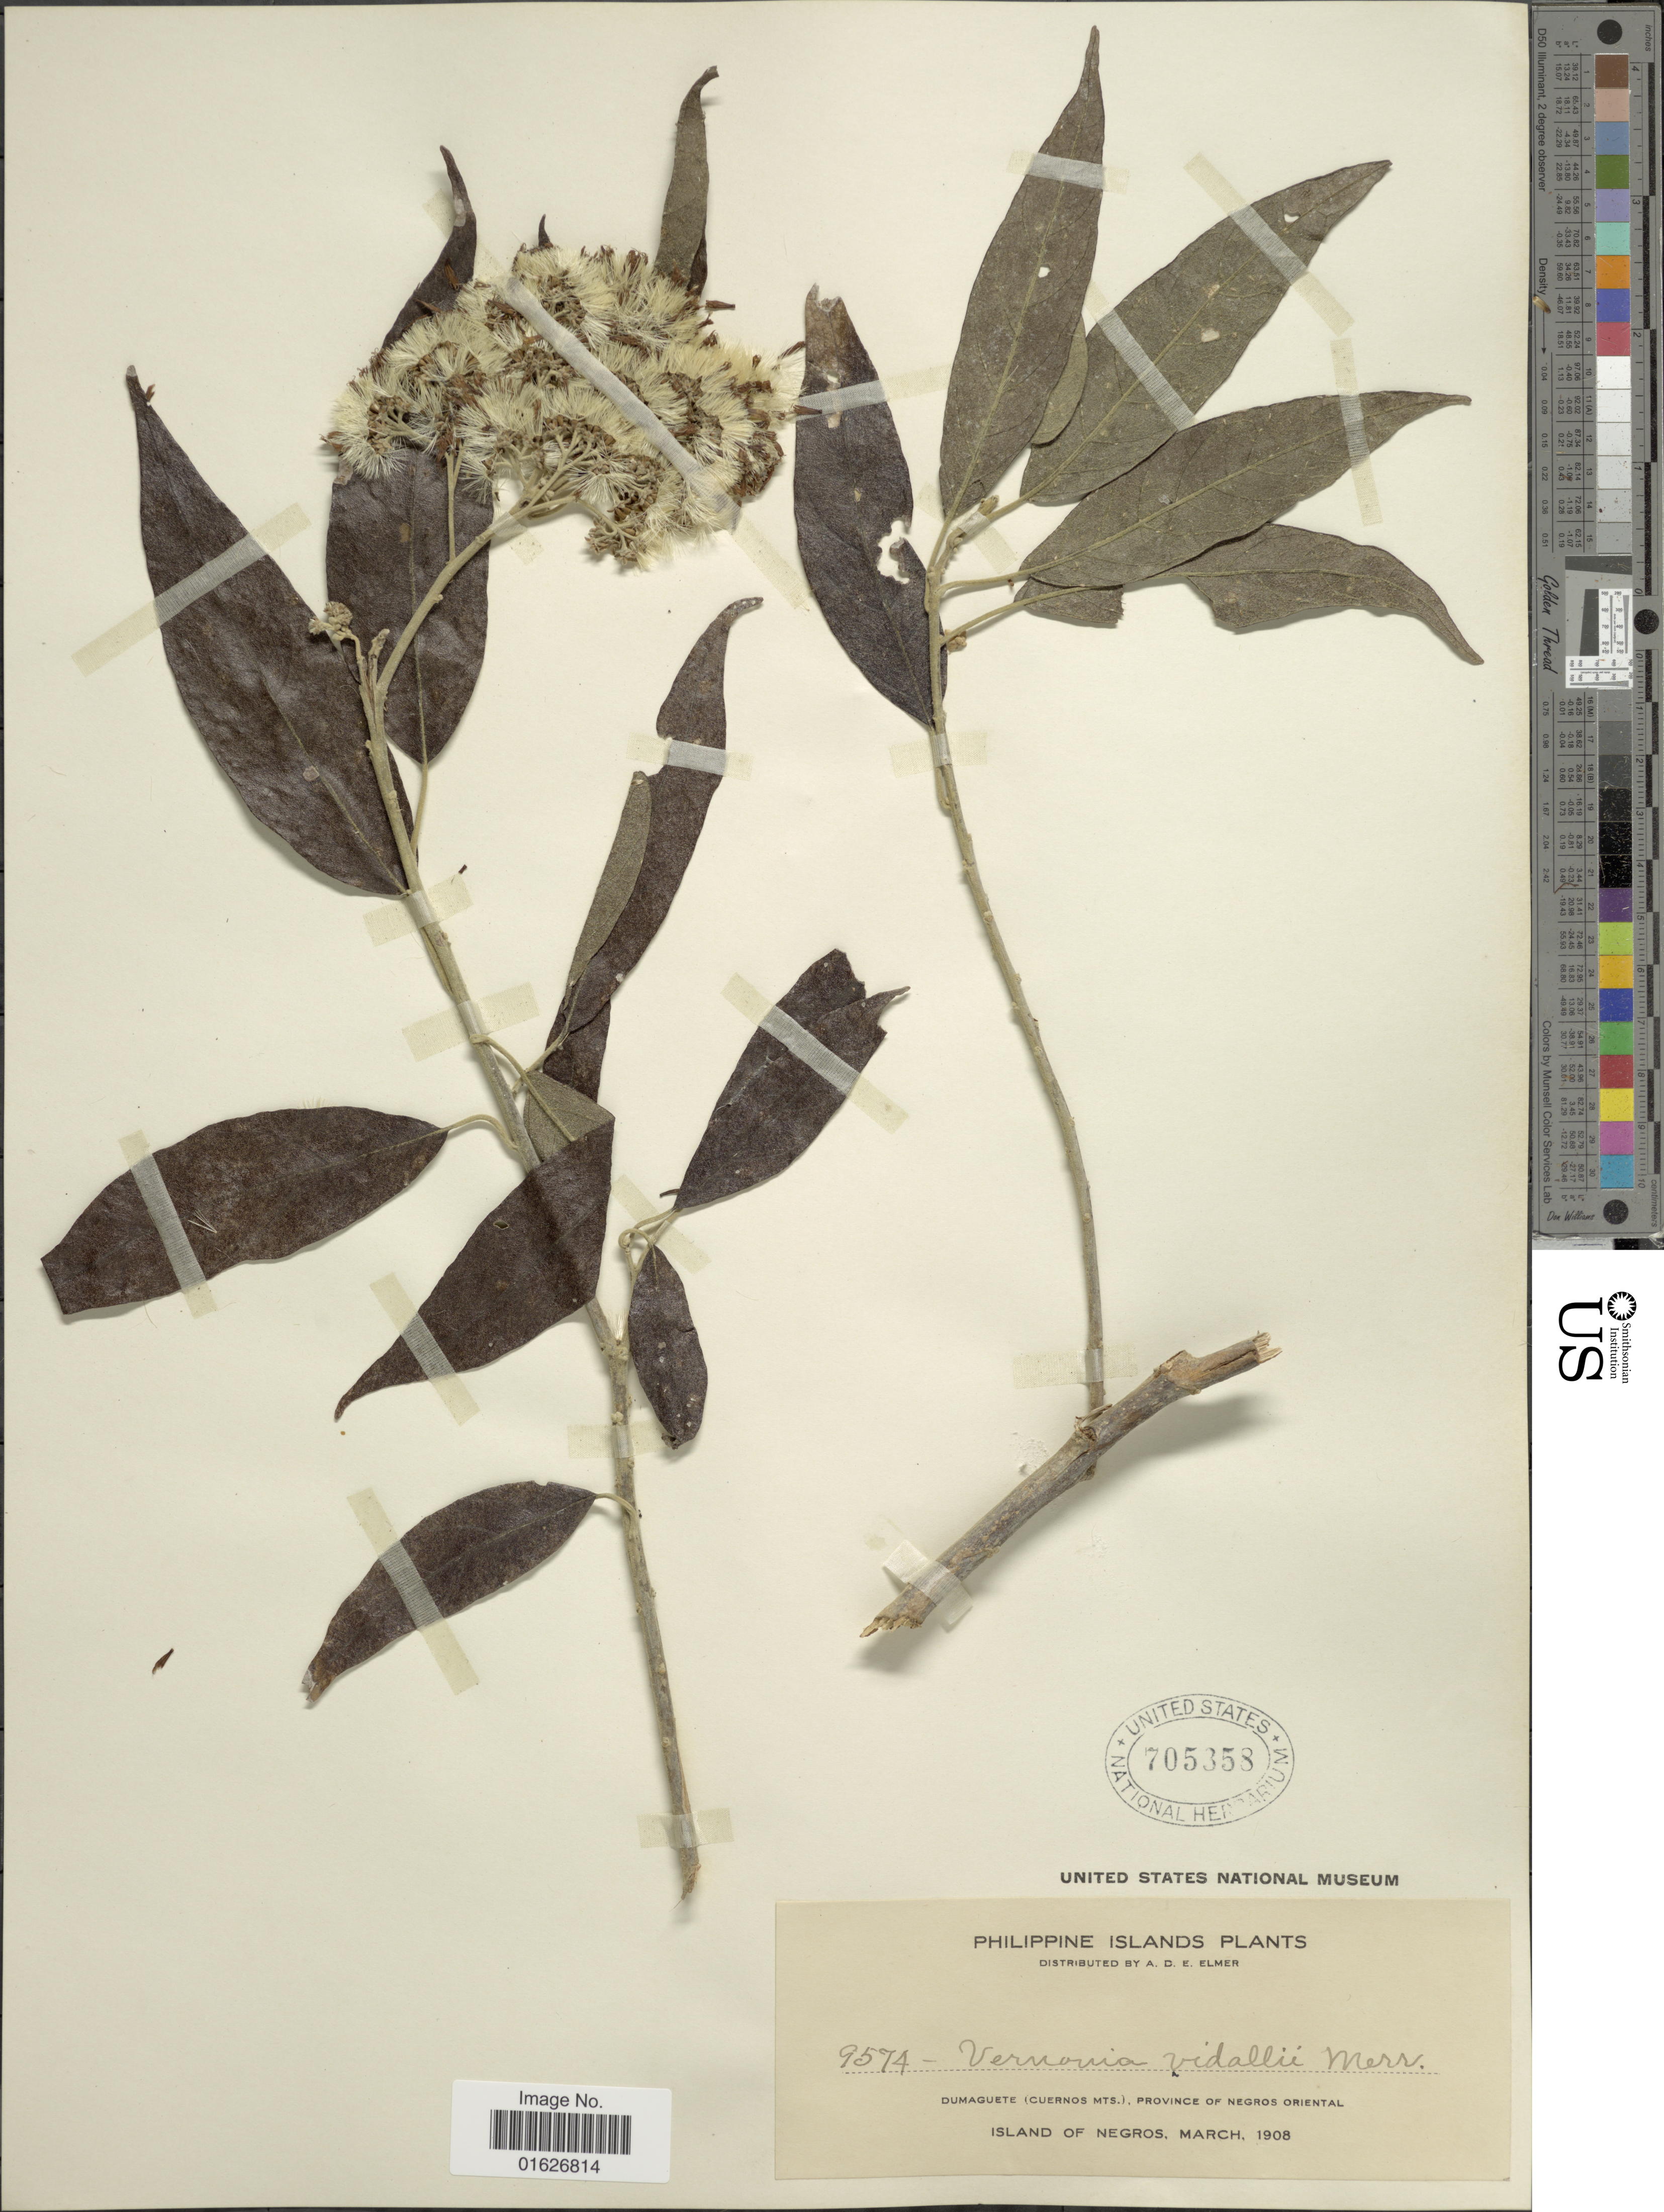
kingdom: Plantae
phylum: Tracheophyta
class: Magnoliopsida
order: Asterales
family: Asteraceae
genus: Strobocalyx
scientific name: Strobocalyx arborea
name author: (Buch.-Ham.) Sch. Bip.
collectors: A. D. E. Elmer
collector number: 9574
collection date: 1908-03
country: Philippines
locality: Dumaguete (Cuernos Mts.), Province of Negros Oriental, Island of Negros.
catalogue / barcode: US 705358